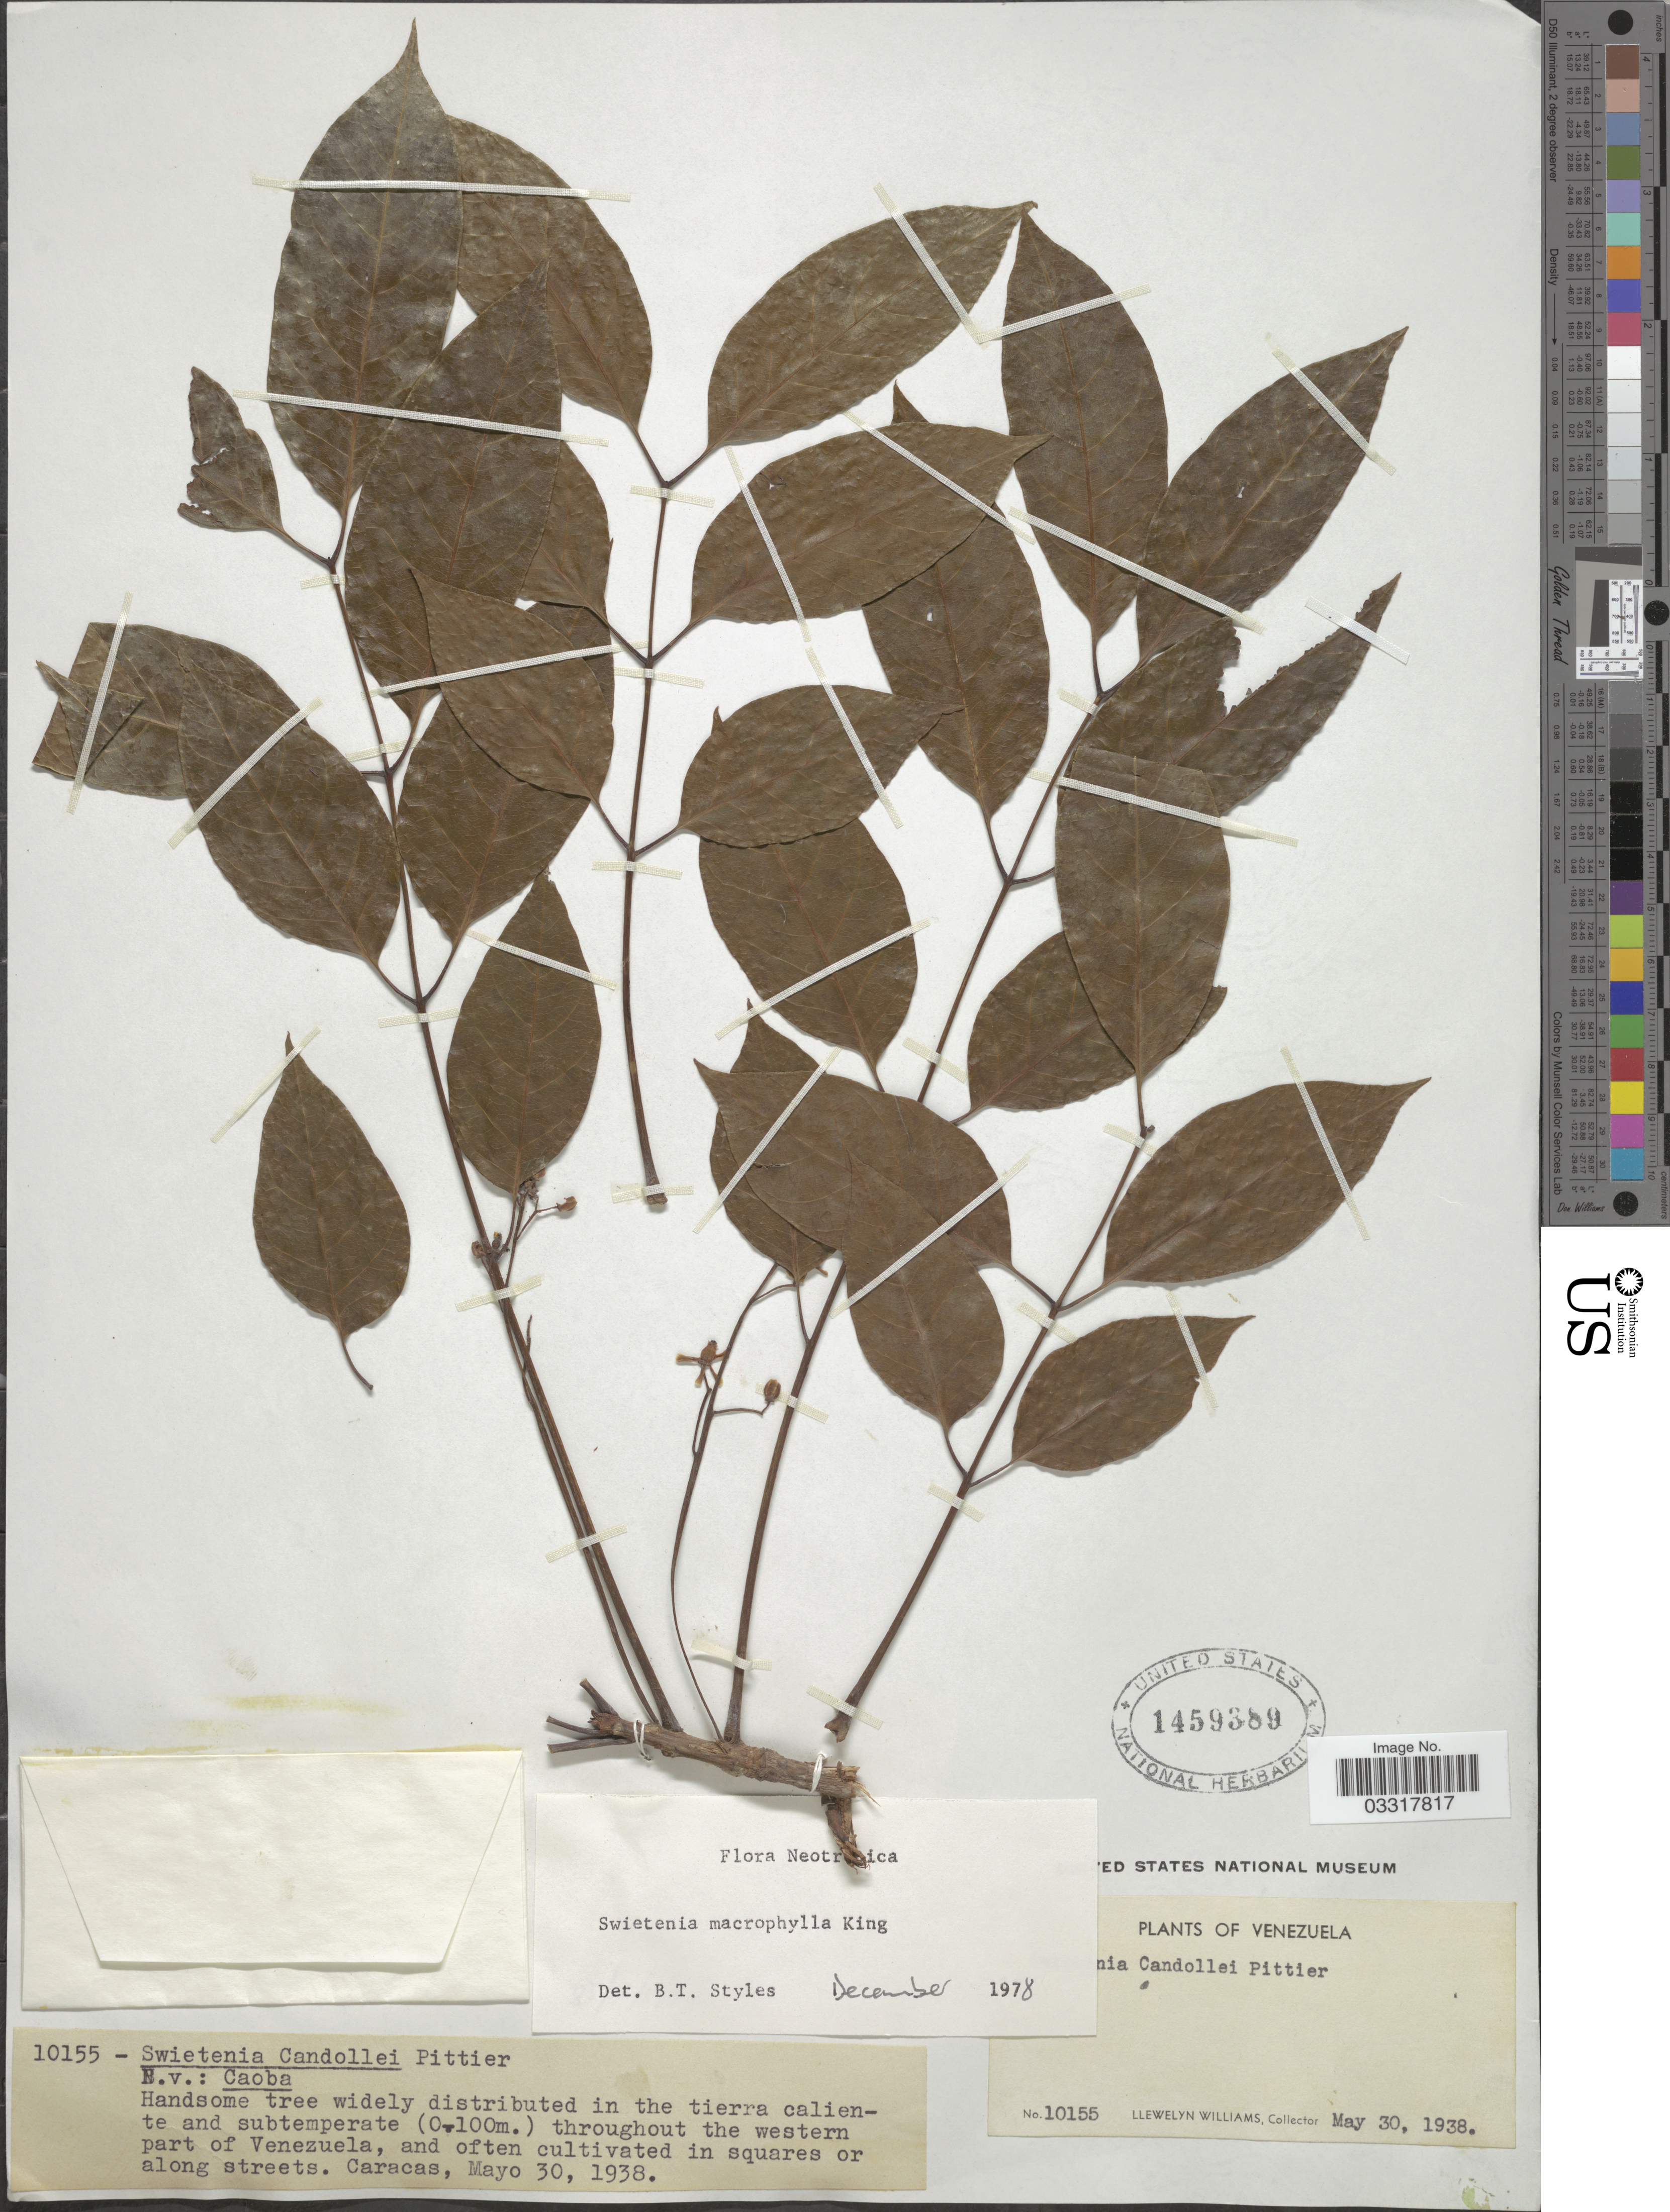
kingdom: Plantae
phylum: Tracheophyta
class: Magnoliopsida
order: Sapindales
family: Meliaceae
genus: Swietenia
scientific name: Swietenia macrophylla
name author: King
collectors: Ll. Williams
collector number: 10155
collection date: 1938-05-30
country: Venezuela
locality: Caracas.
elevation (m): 0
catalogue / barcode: US 1459389